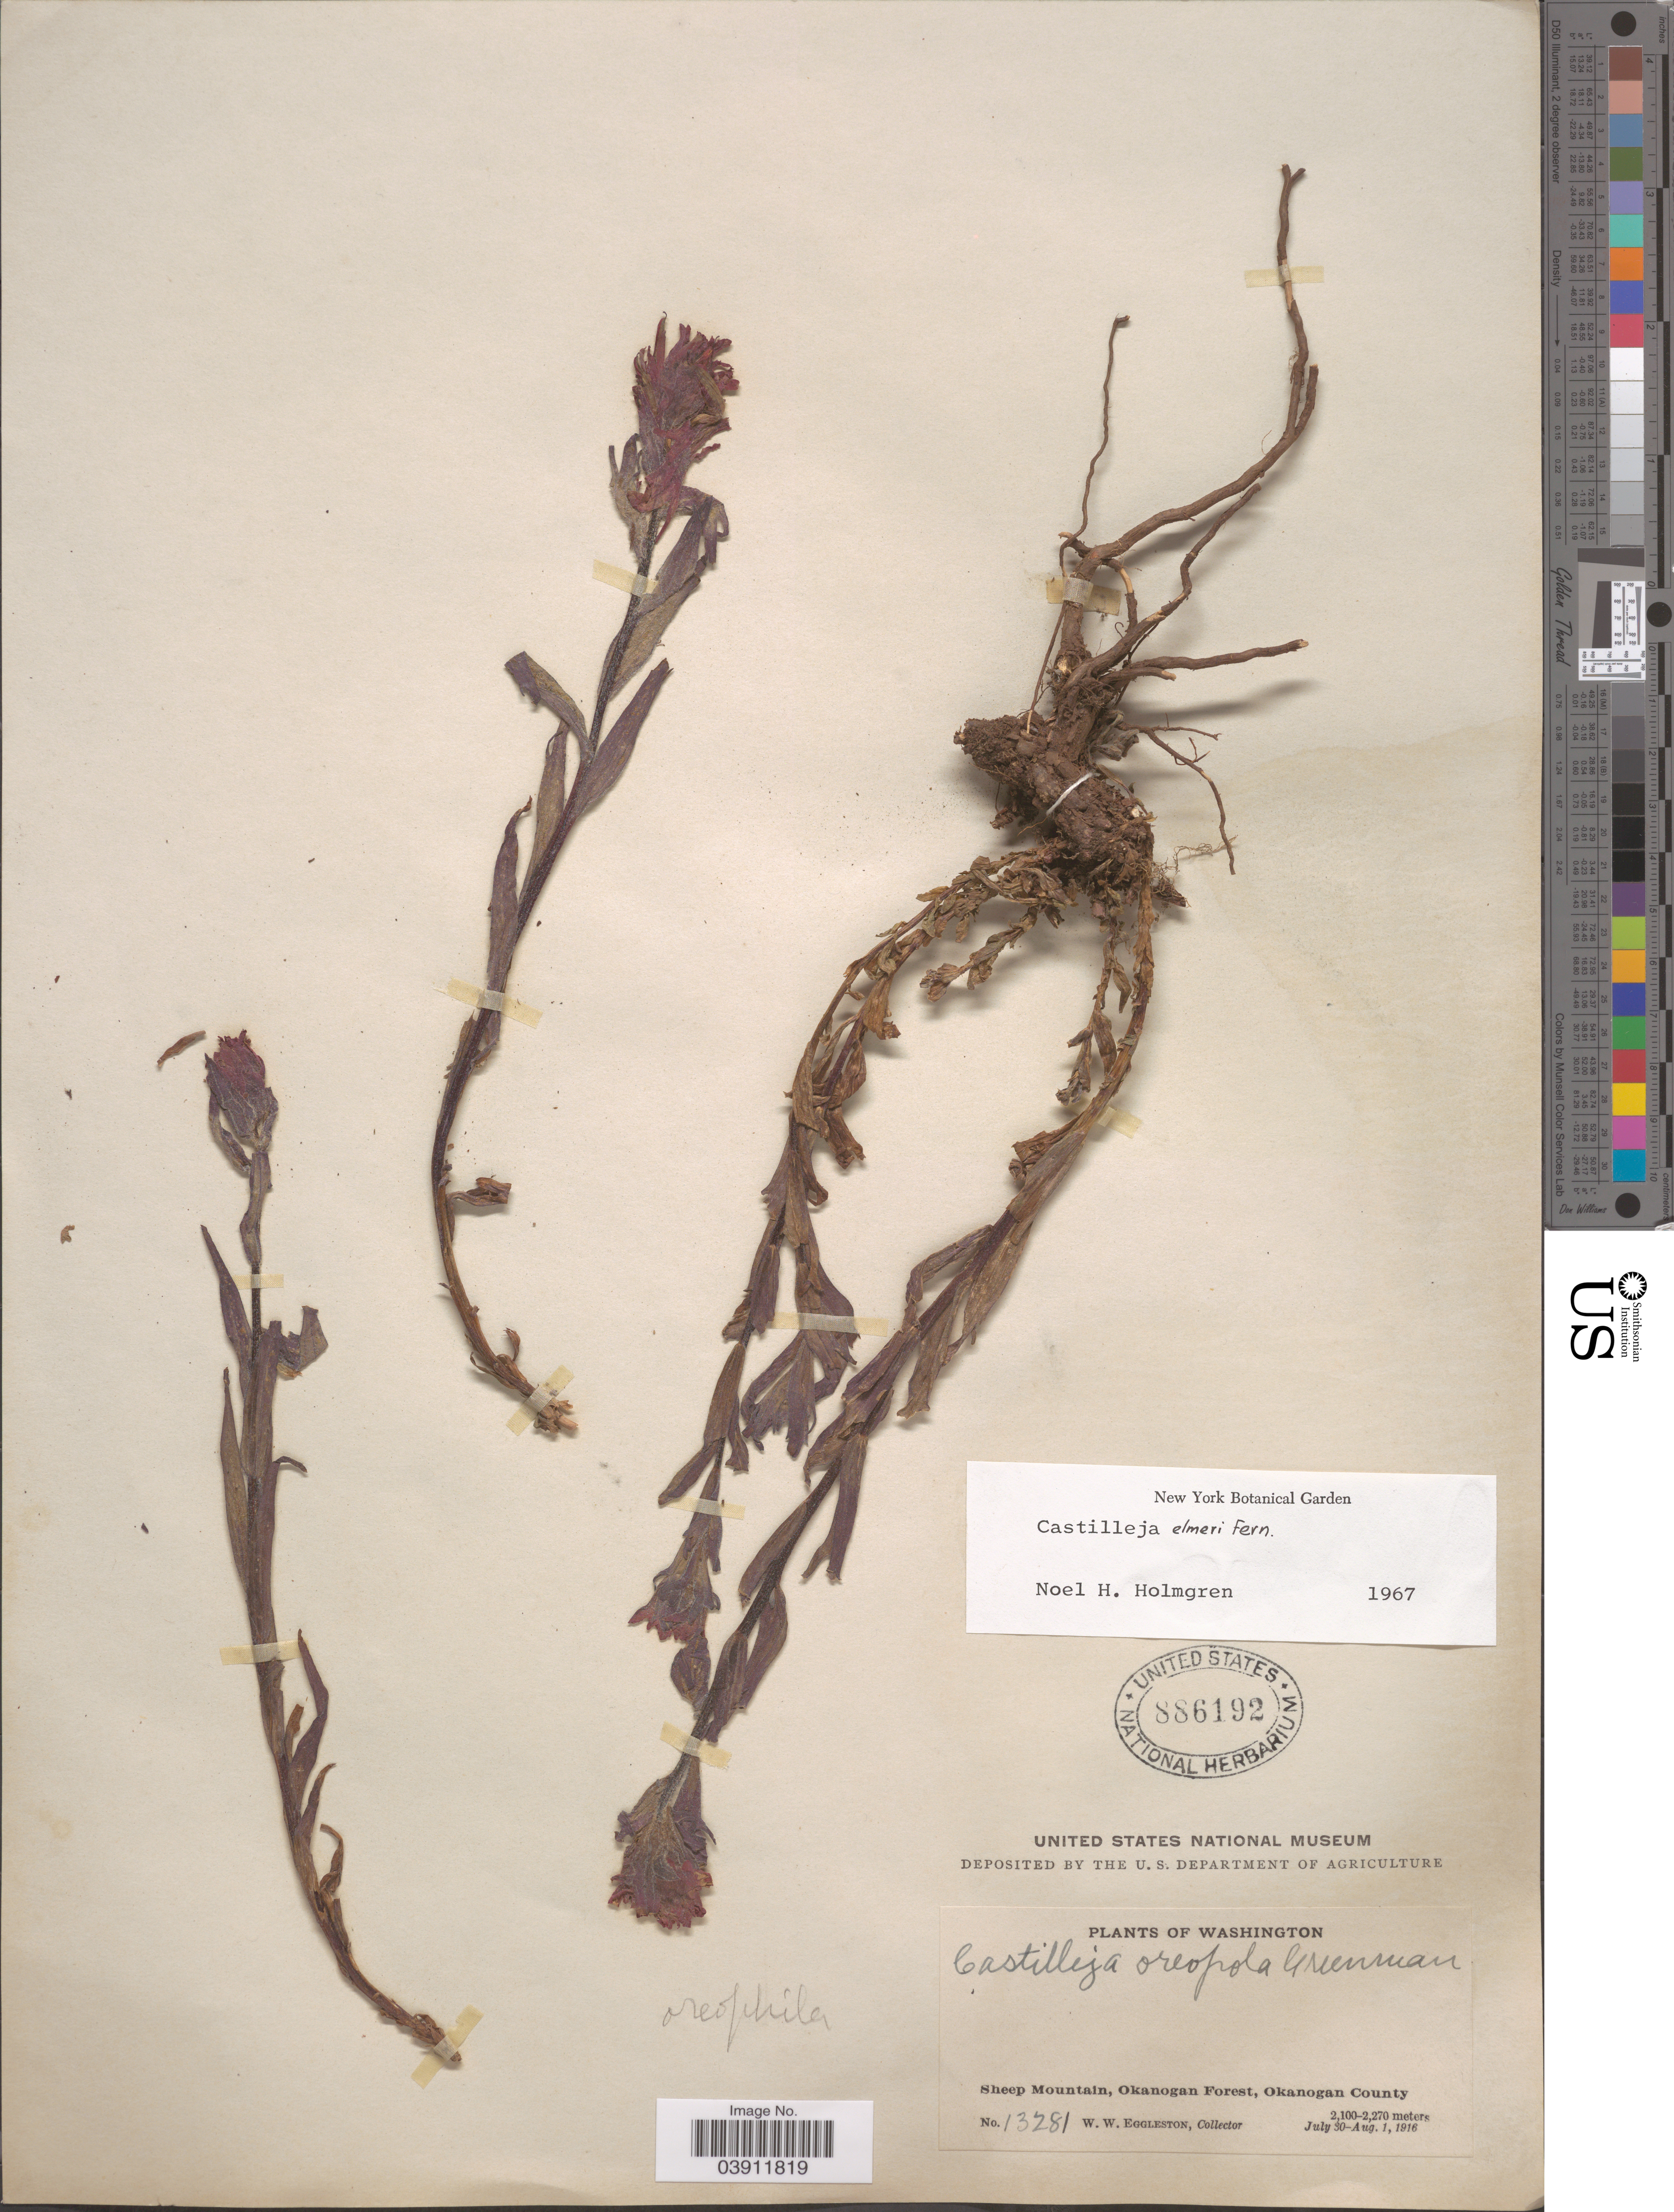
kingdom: Plantae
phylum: Tracheophyta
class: Magnoliopsida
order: Lamiales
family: Orobanchaceae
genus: Castilleja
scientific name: Castilleja elmeri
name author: Fernald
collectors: W. W. Eggleston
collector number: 13281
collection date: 1916-07-30/1916-08-01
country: United States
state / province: Washington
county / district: Okanogan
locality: Sheep Mountain, Okanogan Forest, Okanogan County.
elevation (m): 2100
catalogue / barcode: US 886192